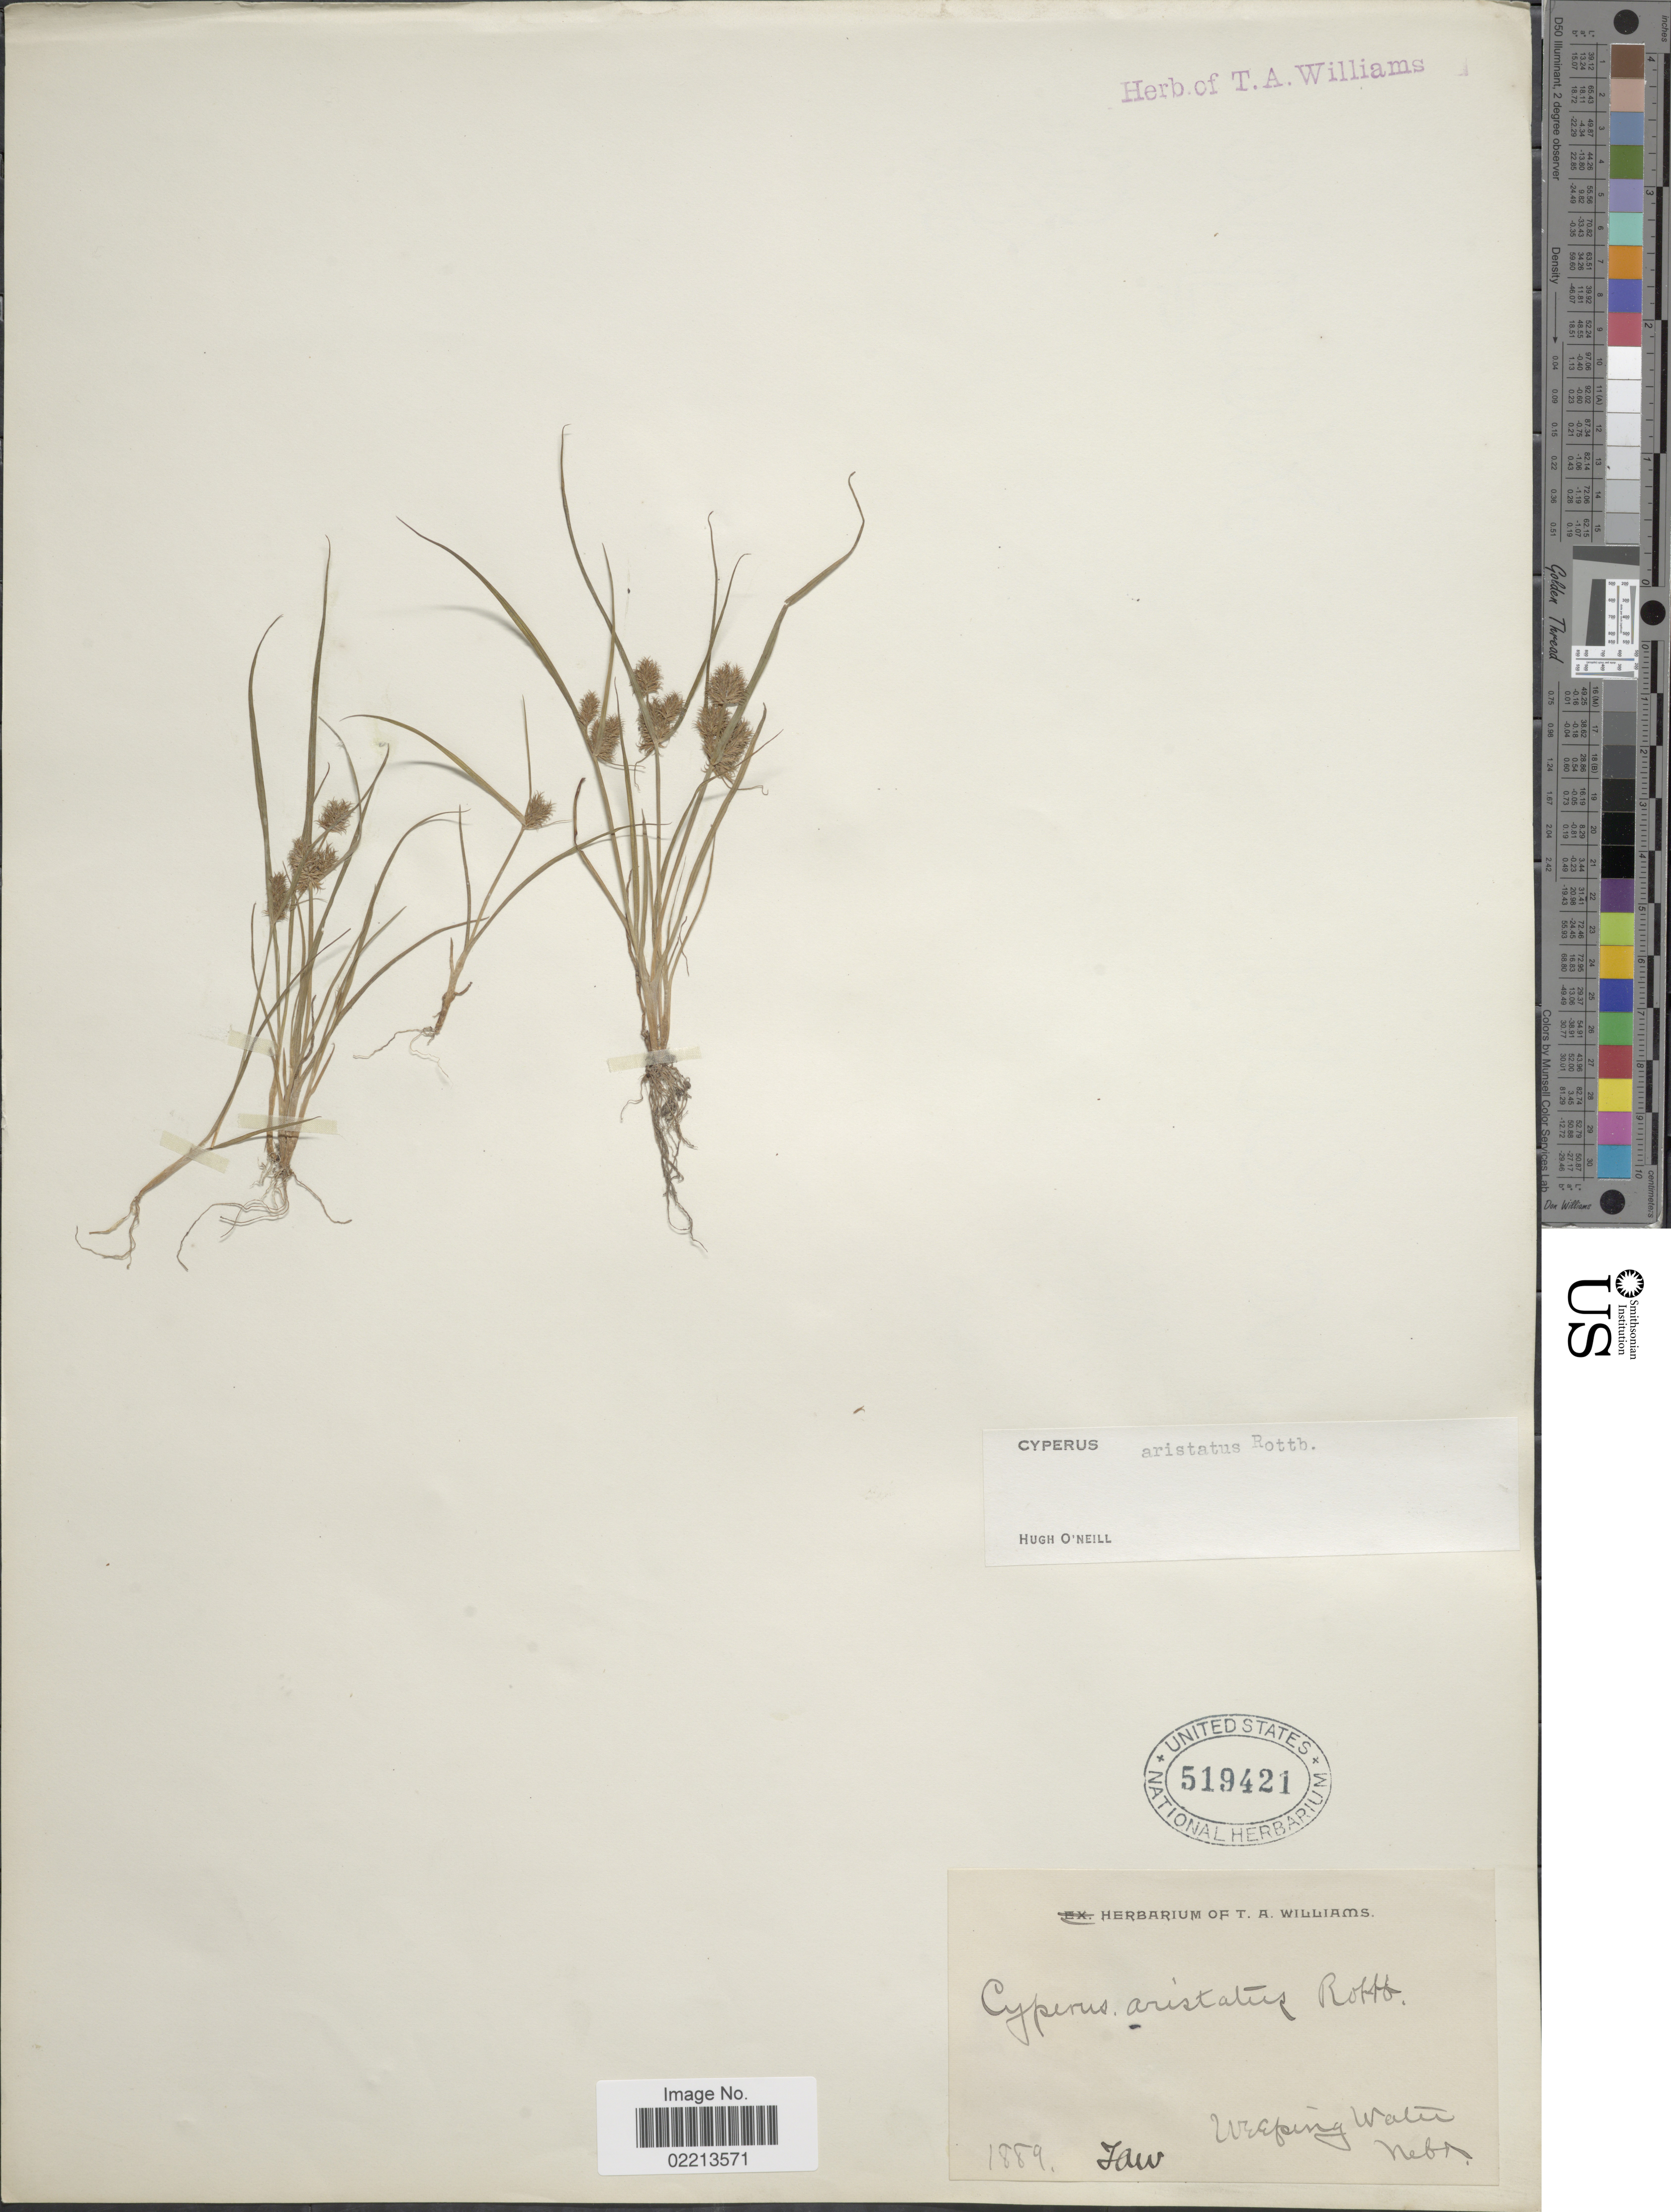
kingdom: Plantae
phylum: Tracheophyta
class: Liliopsida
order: Poales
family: Cyperaceae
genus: Cyperus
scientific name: Cyperus squarrosus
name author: L.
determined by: Strong, Mark T., (BOT), Smithsonian Institution - National Museum of Natural History (UNITED STATES)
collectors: T. A. Williams (herbarium)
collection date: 1889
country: United States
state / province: Nebraska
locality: Weeping Water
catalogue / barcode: US 519421